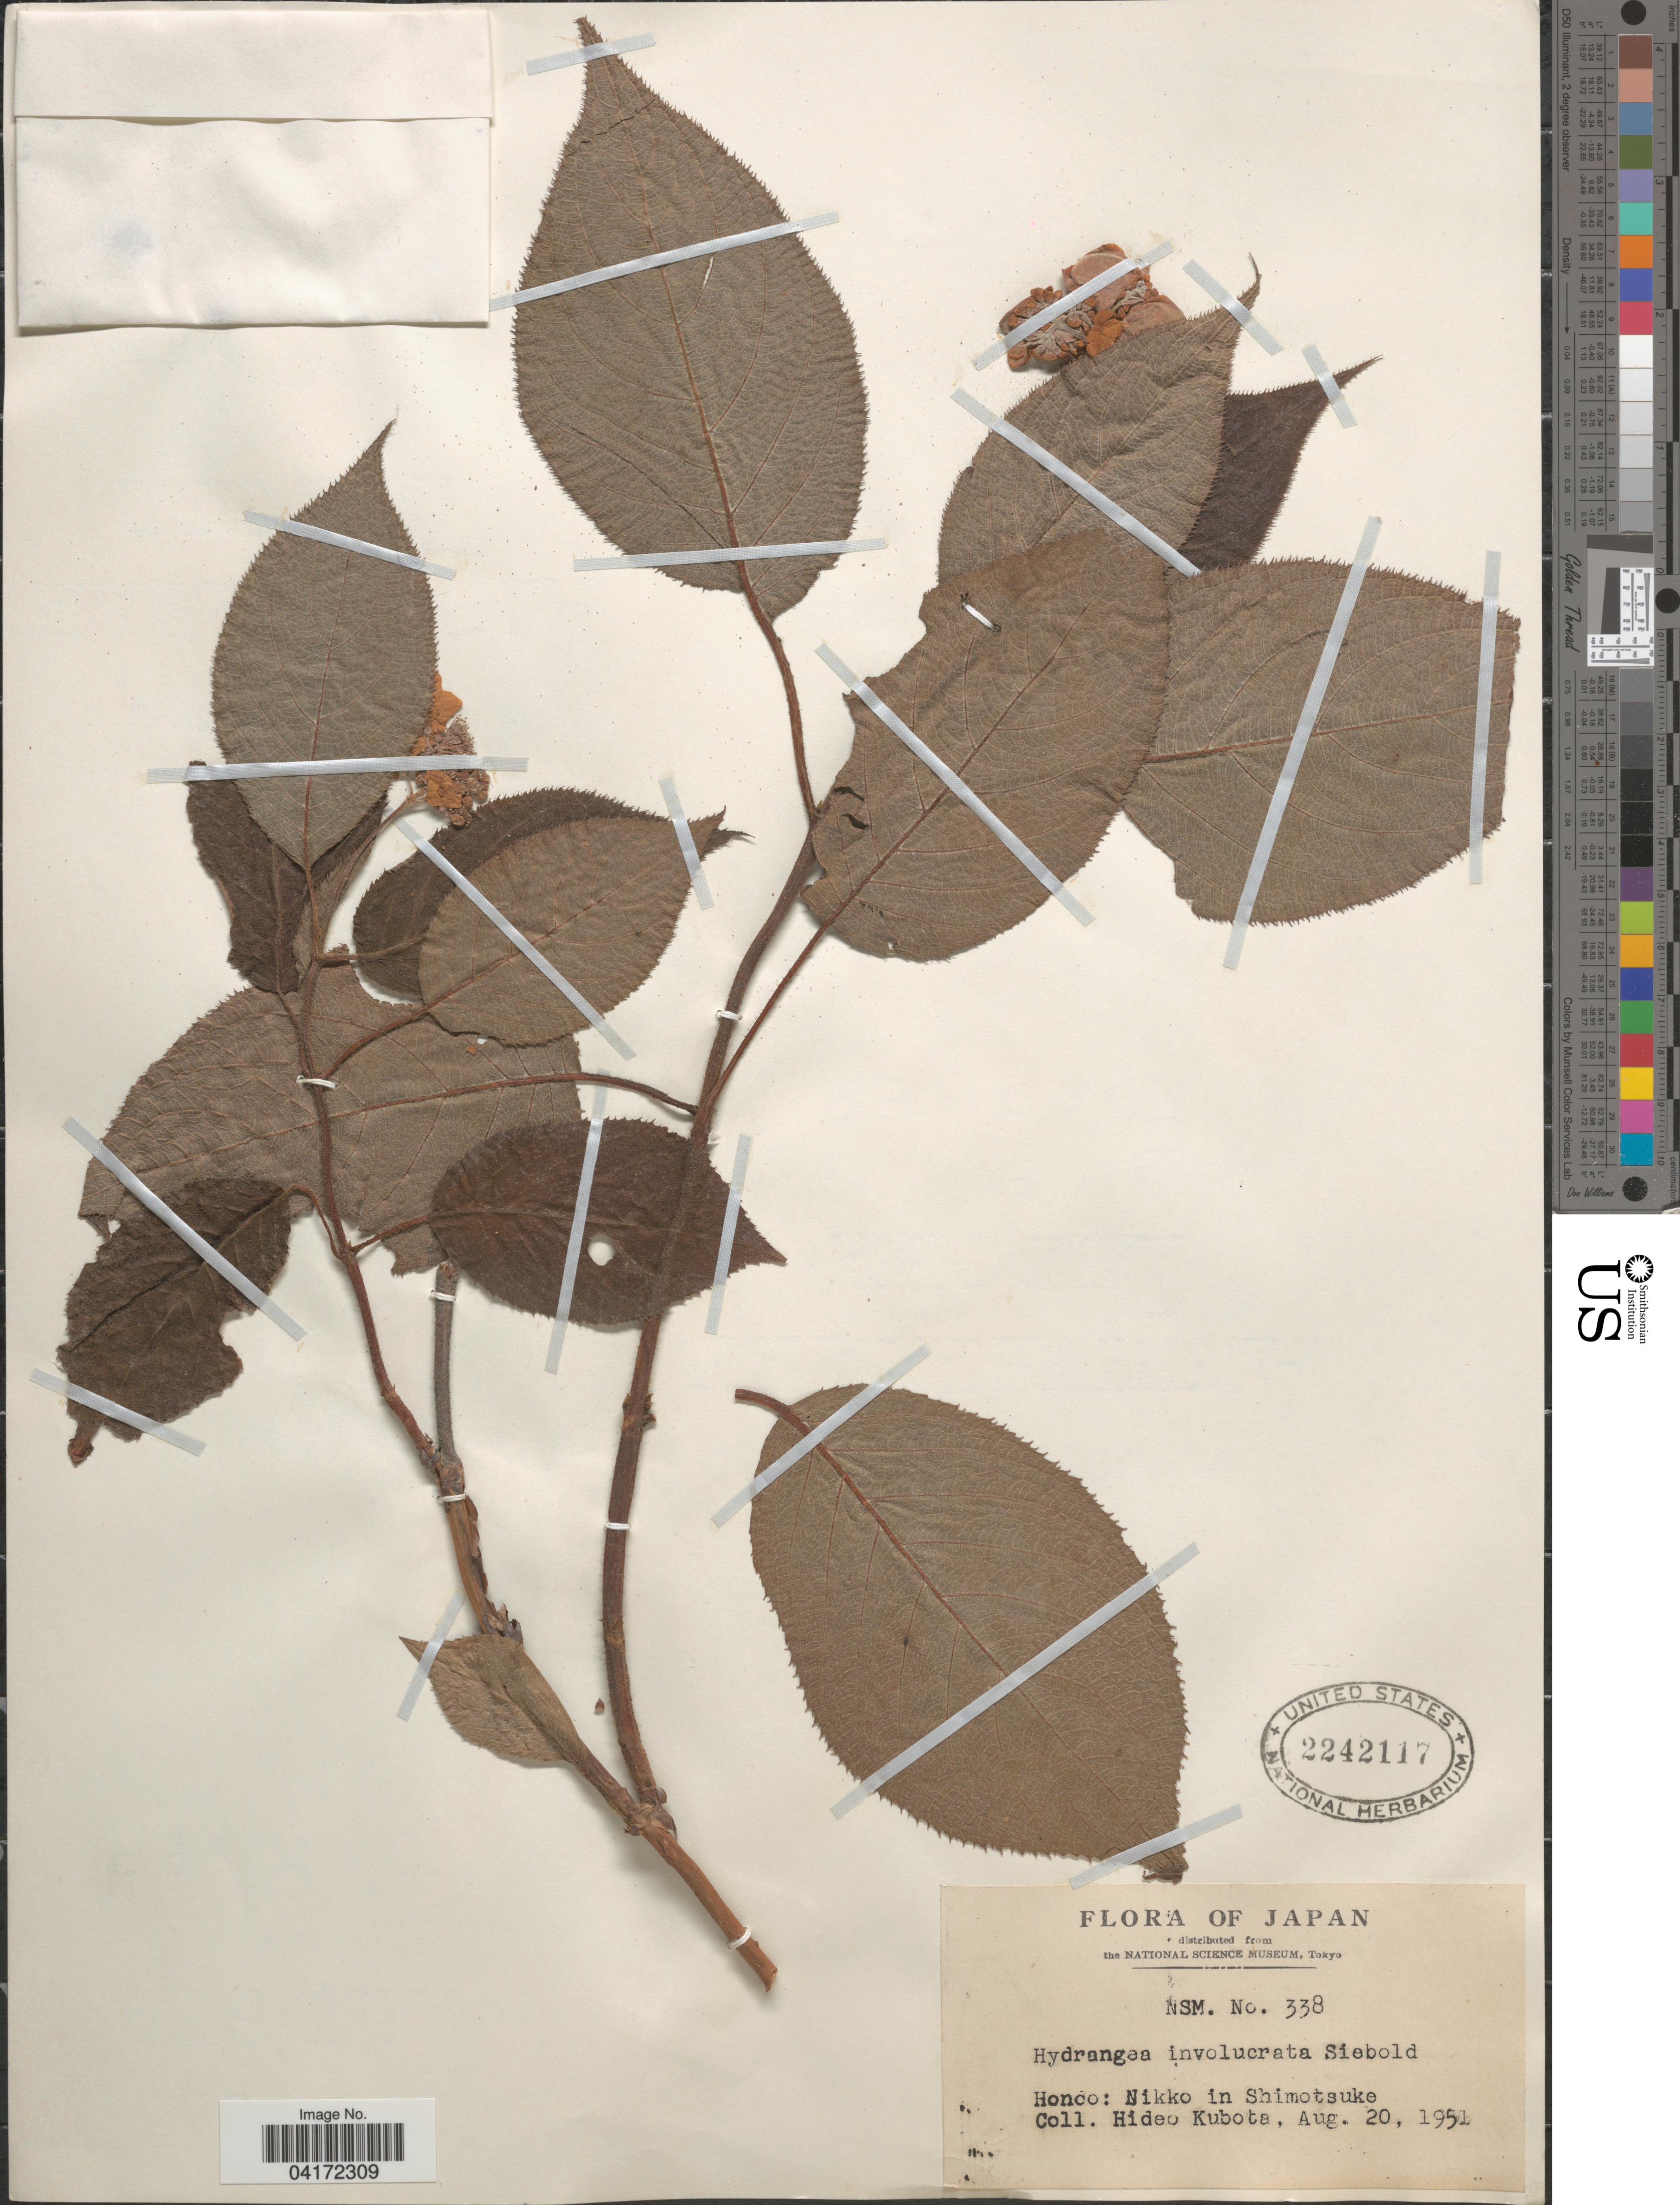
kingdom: Plantae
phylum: Tracheophyta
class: Magnoliopsida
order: Cornales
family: Hydrangeaceae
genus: Hydrangea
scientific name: Hydrangea involucrata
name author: Siebold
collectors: H. Kubota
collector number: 338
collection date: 1951-08-20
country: Japan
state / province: Totigi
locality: Hondo: Nikko in Shimotsuke.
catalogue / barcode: US 2242117